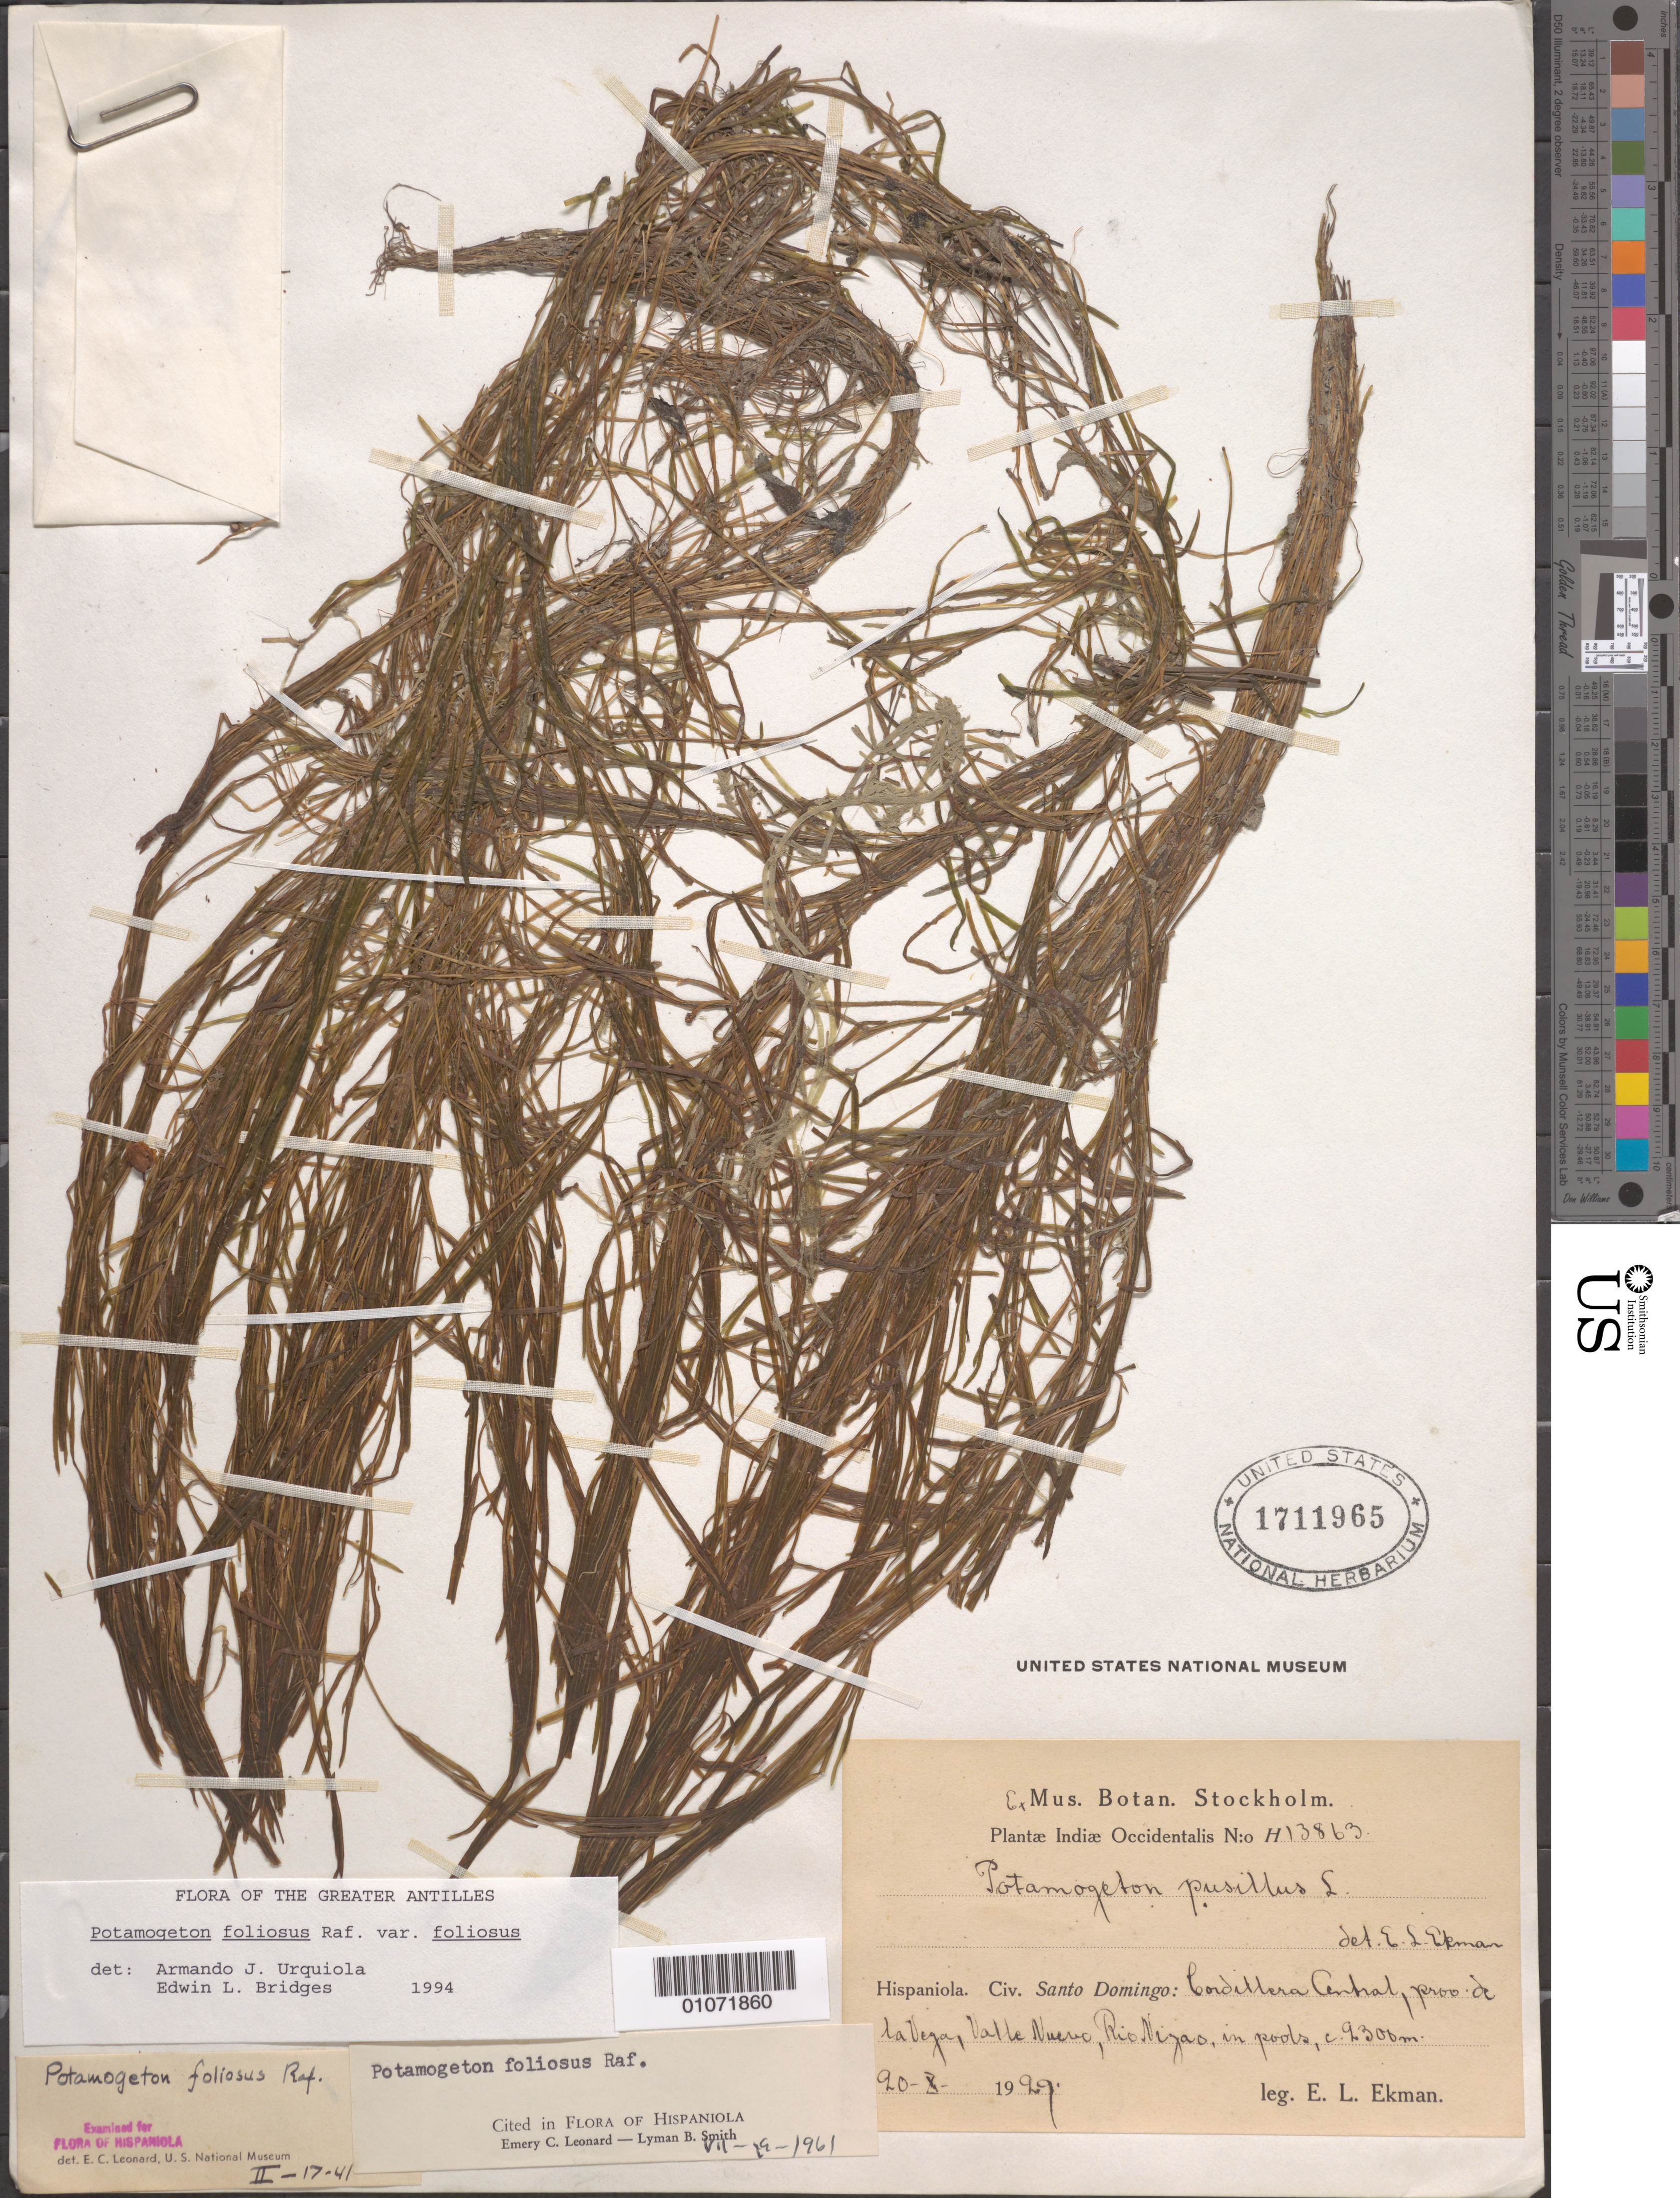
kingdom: Plantae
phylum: Tracheophyta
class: Liliopsida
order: Alismatales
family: Potamogetonaceae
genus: Potamogeton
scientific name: Potamogeton foliosus var. foliosus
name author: Raf.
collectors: E. L. Ekman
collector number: H 13863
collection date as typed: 20 Oct 1929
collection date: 1929-10-20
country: Dominican Republic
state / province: Distrito Nacional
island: Hispaniola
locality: Condelliza Central prov. a La Vega vale nuvero, rico nosque in poava.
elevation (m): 2300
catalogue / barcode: US 1711965